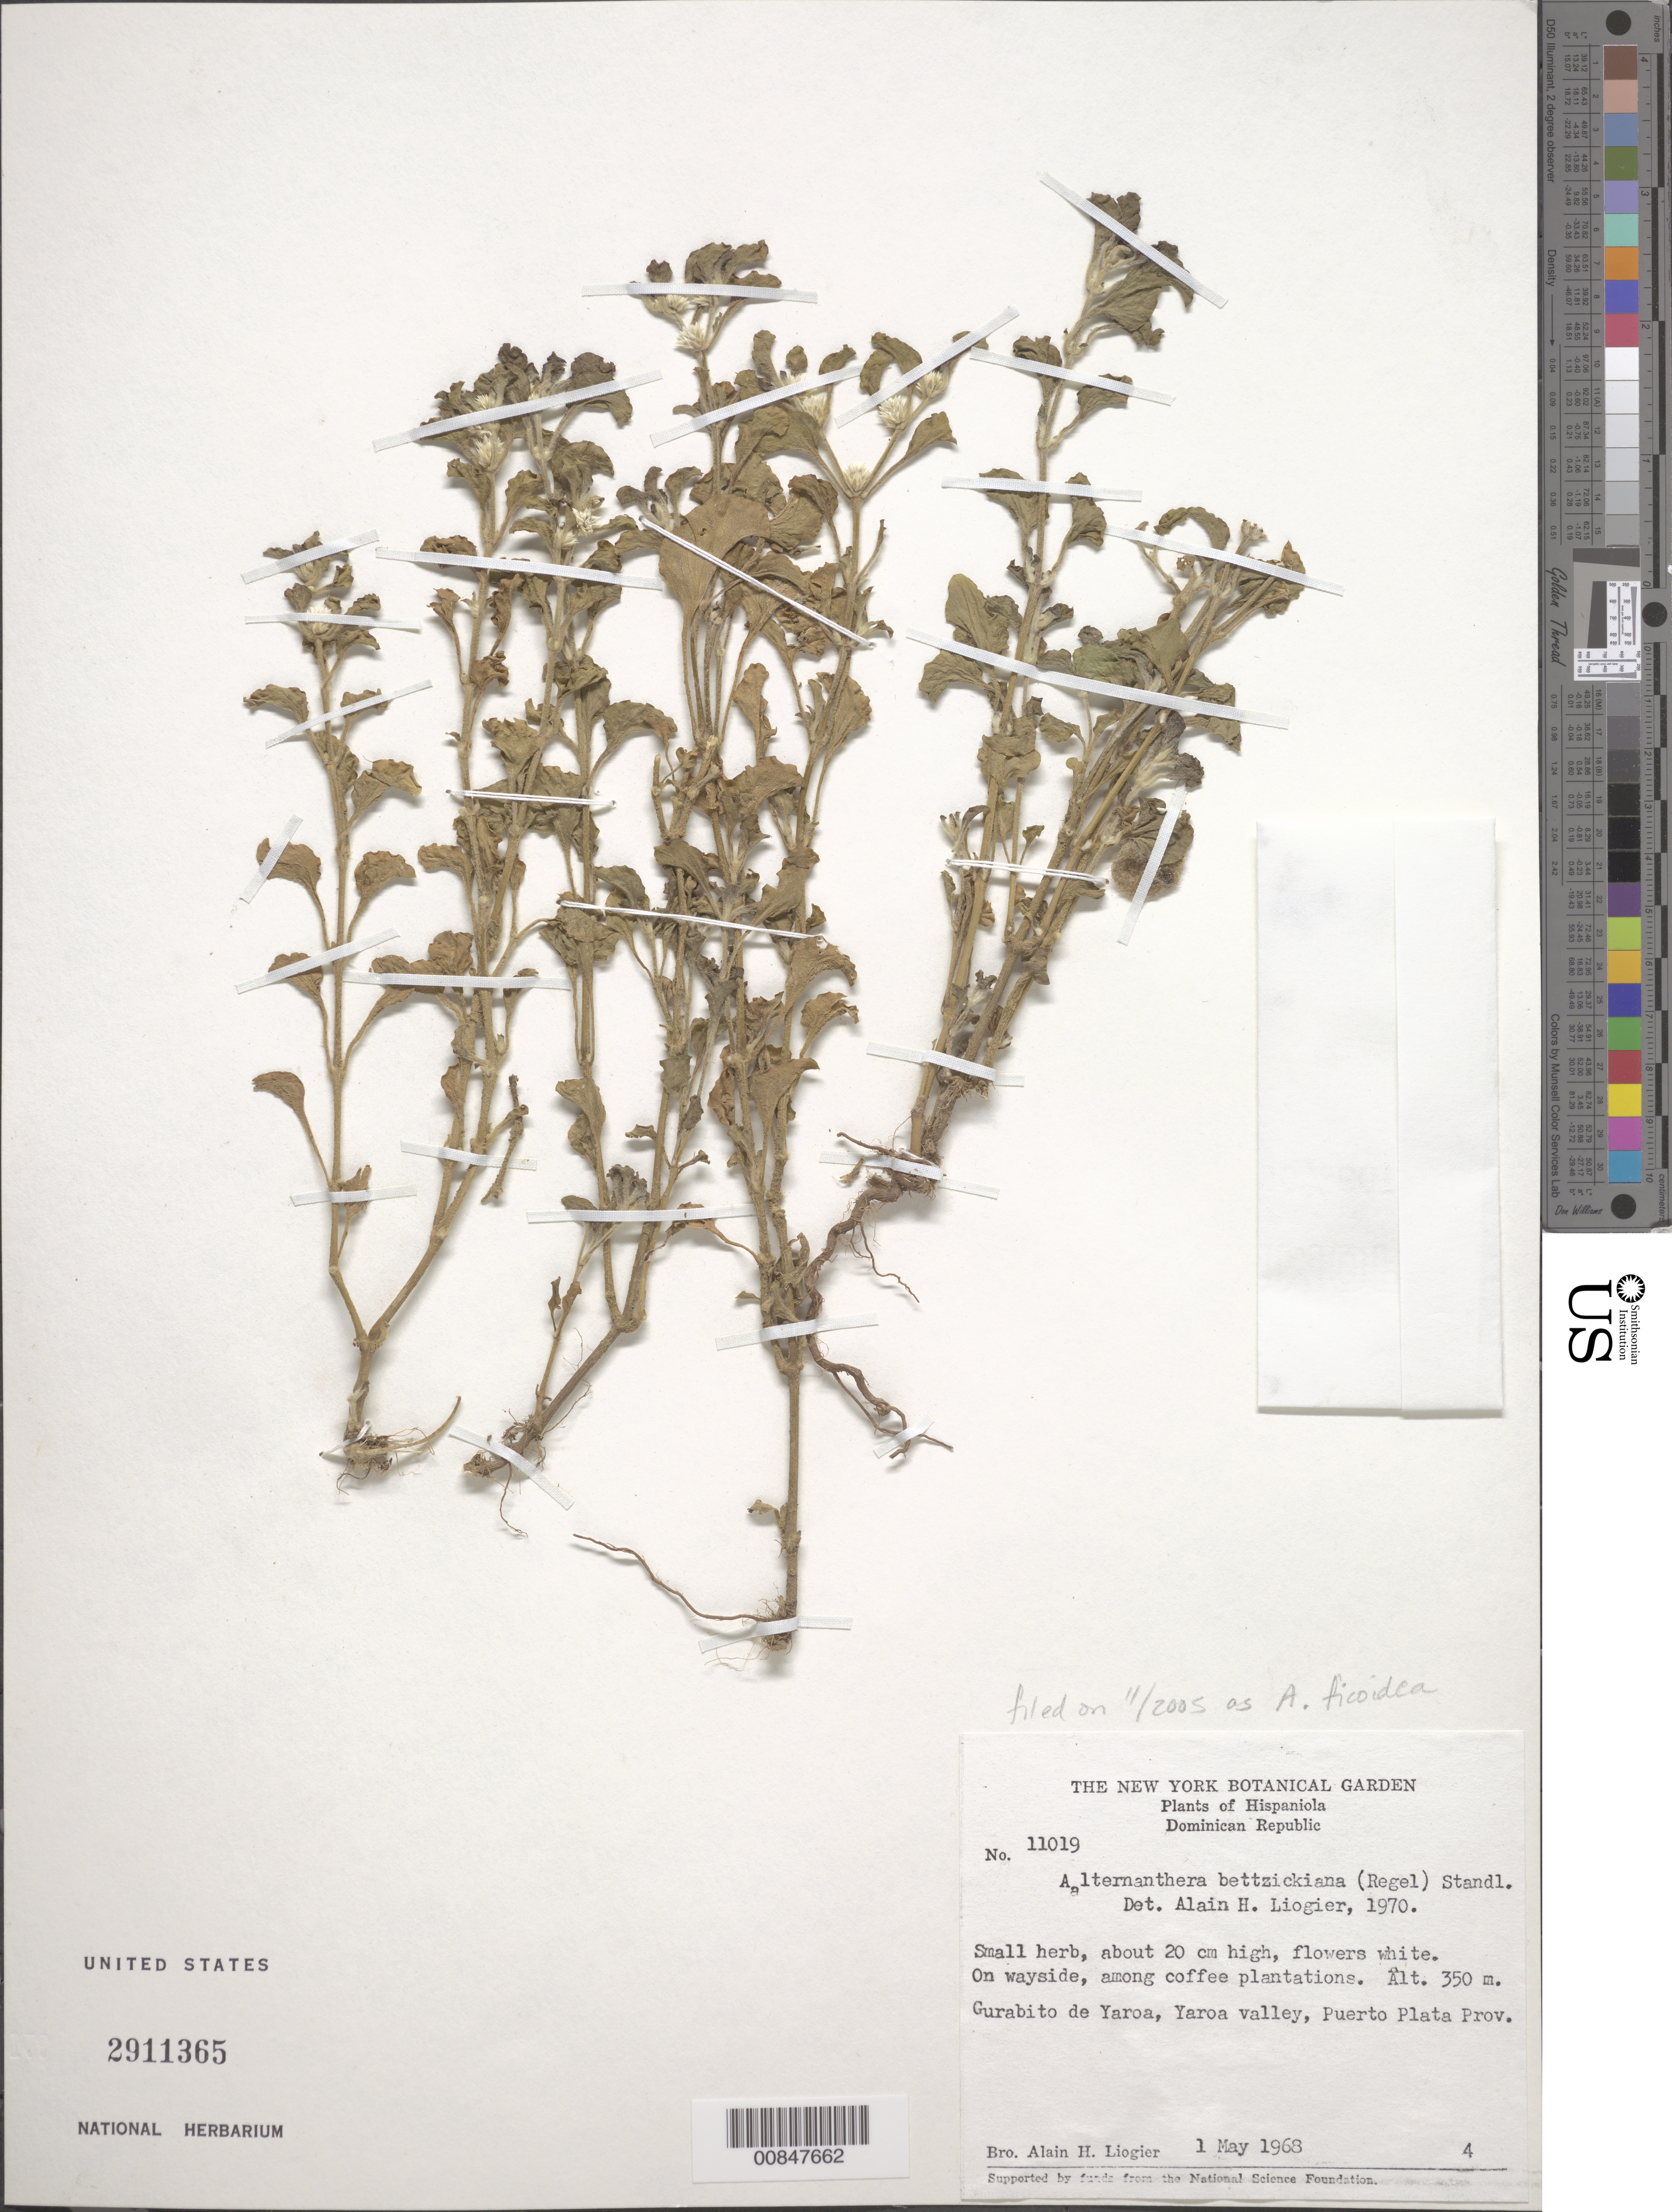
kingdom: Plantae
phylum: Tracheophyta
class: Magnoliopsida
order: Caryophyllales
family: Amaranthaceae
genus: Alternanthera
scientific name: Alternanthera ficoidea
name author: (L.) P. Beauv.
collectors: A. H. Liogier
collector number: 11019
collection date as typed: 01 May 1968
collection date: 1968-05-01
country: Dominican Republic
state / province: Puerto Plata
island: Hispaniola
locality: Gurabito de Yaroa, Yaroa Valley.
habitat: On wayside, among coffee plantations.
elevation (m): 350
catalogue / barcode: US 2911365